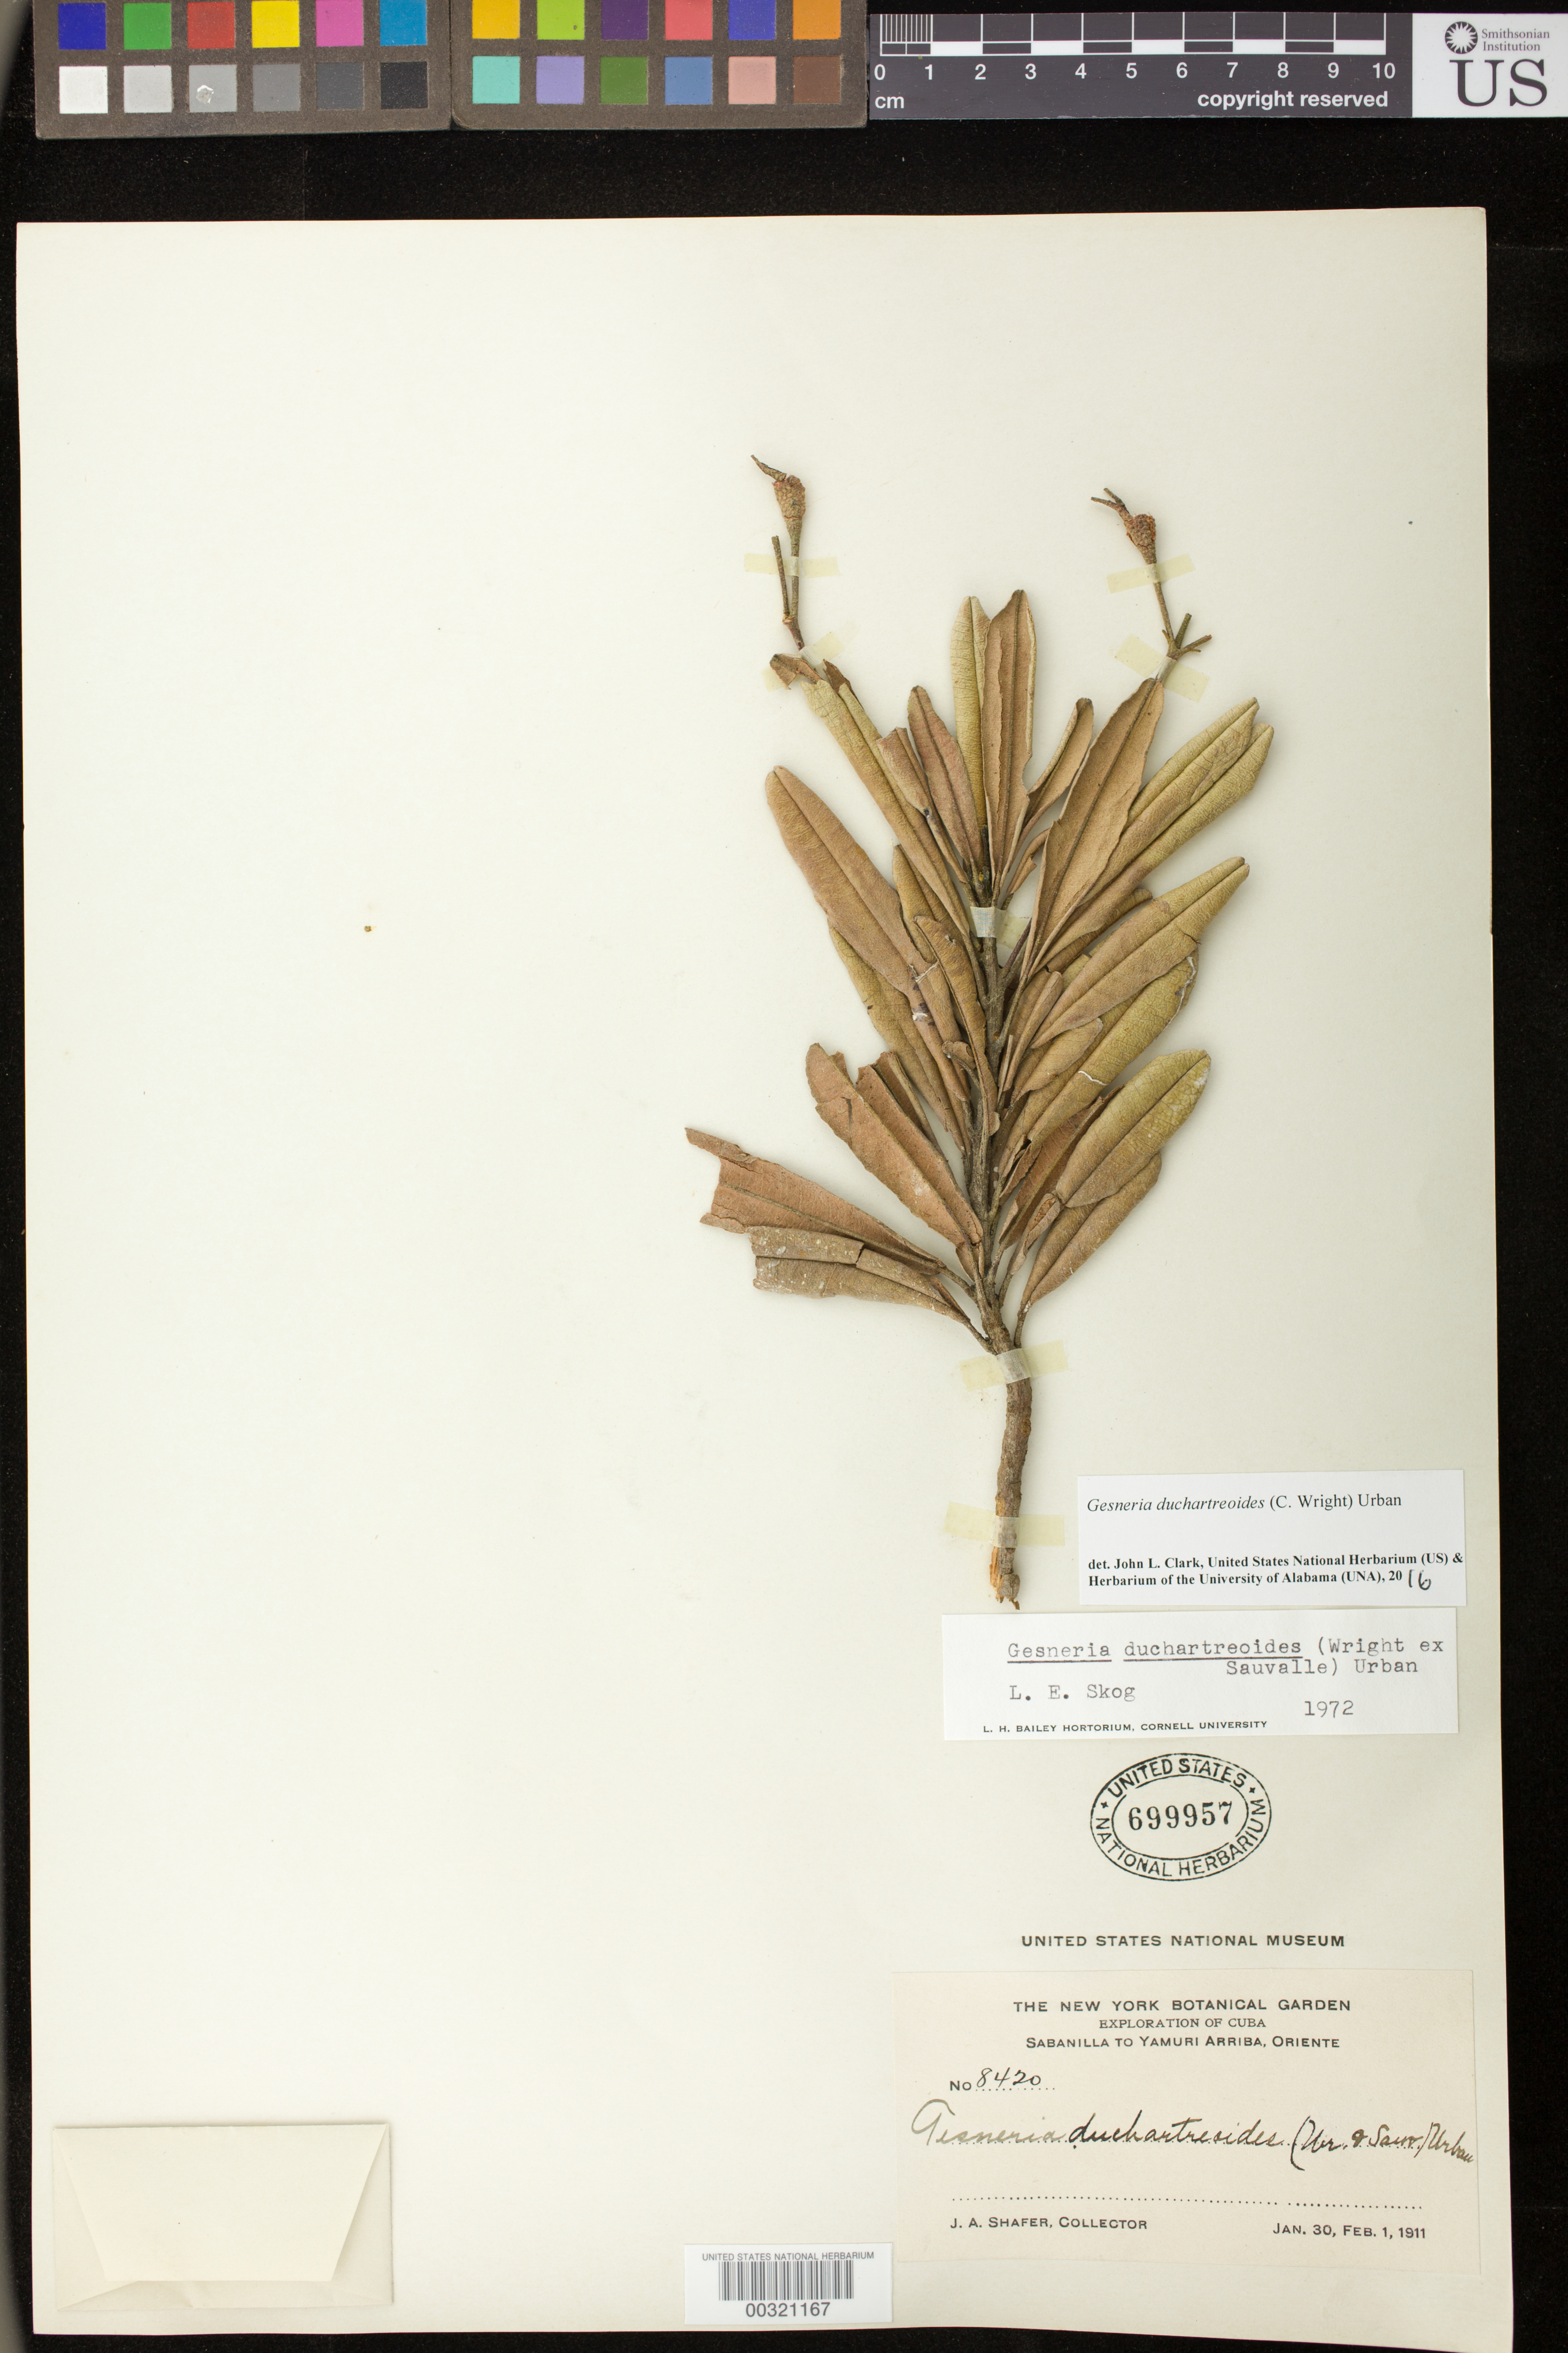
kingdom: Plantae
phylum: Tracheophyta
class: Magnoliopsida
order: Lamiales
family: Gesneriaceae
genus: Gesneria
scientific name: Gesneria duchartreoides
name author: (C. Wright) Urb.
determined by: Skog, Laurence E.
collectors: J. A. Shafer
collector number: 8420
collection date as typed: Jan-Feb 1911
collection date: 1911-01/1911-02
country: Cuba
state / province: Oriente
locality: Sabanilla to Yamuri Arriba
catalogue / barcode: US 699957